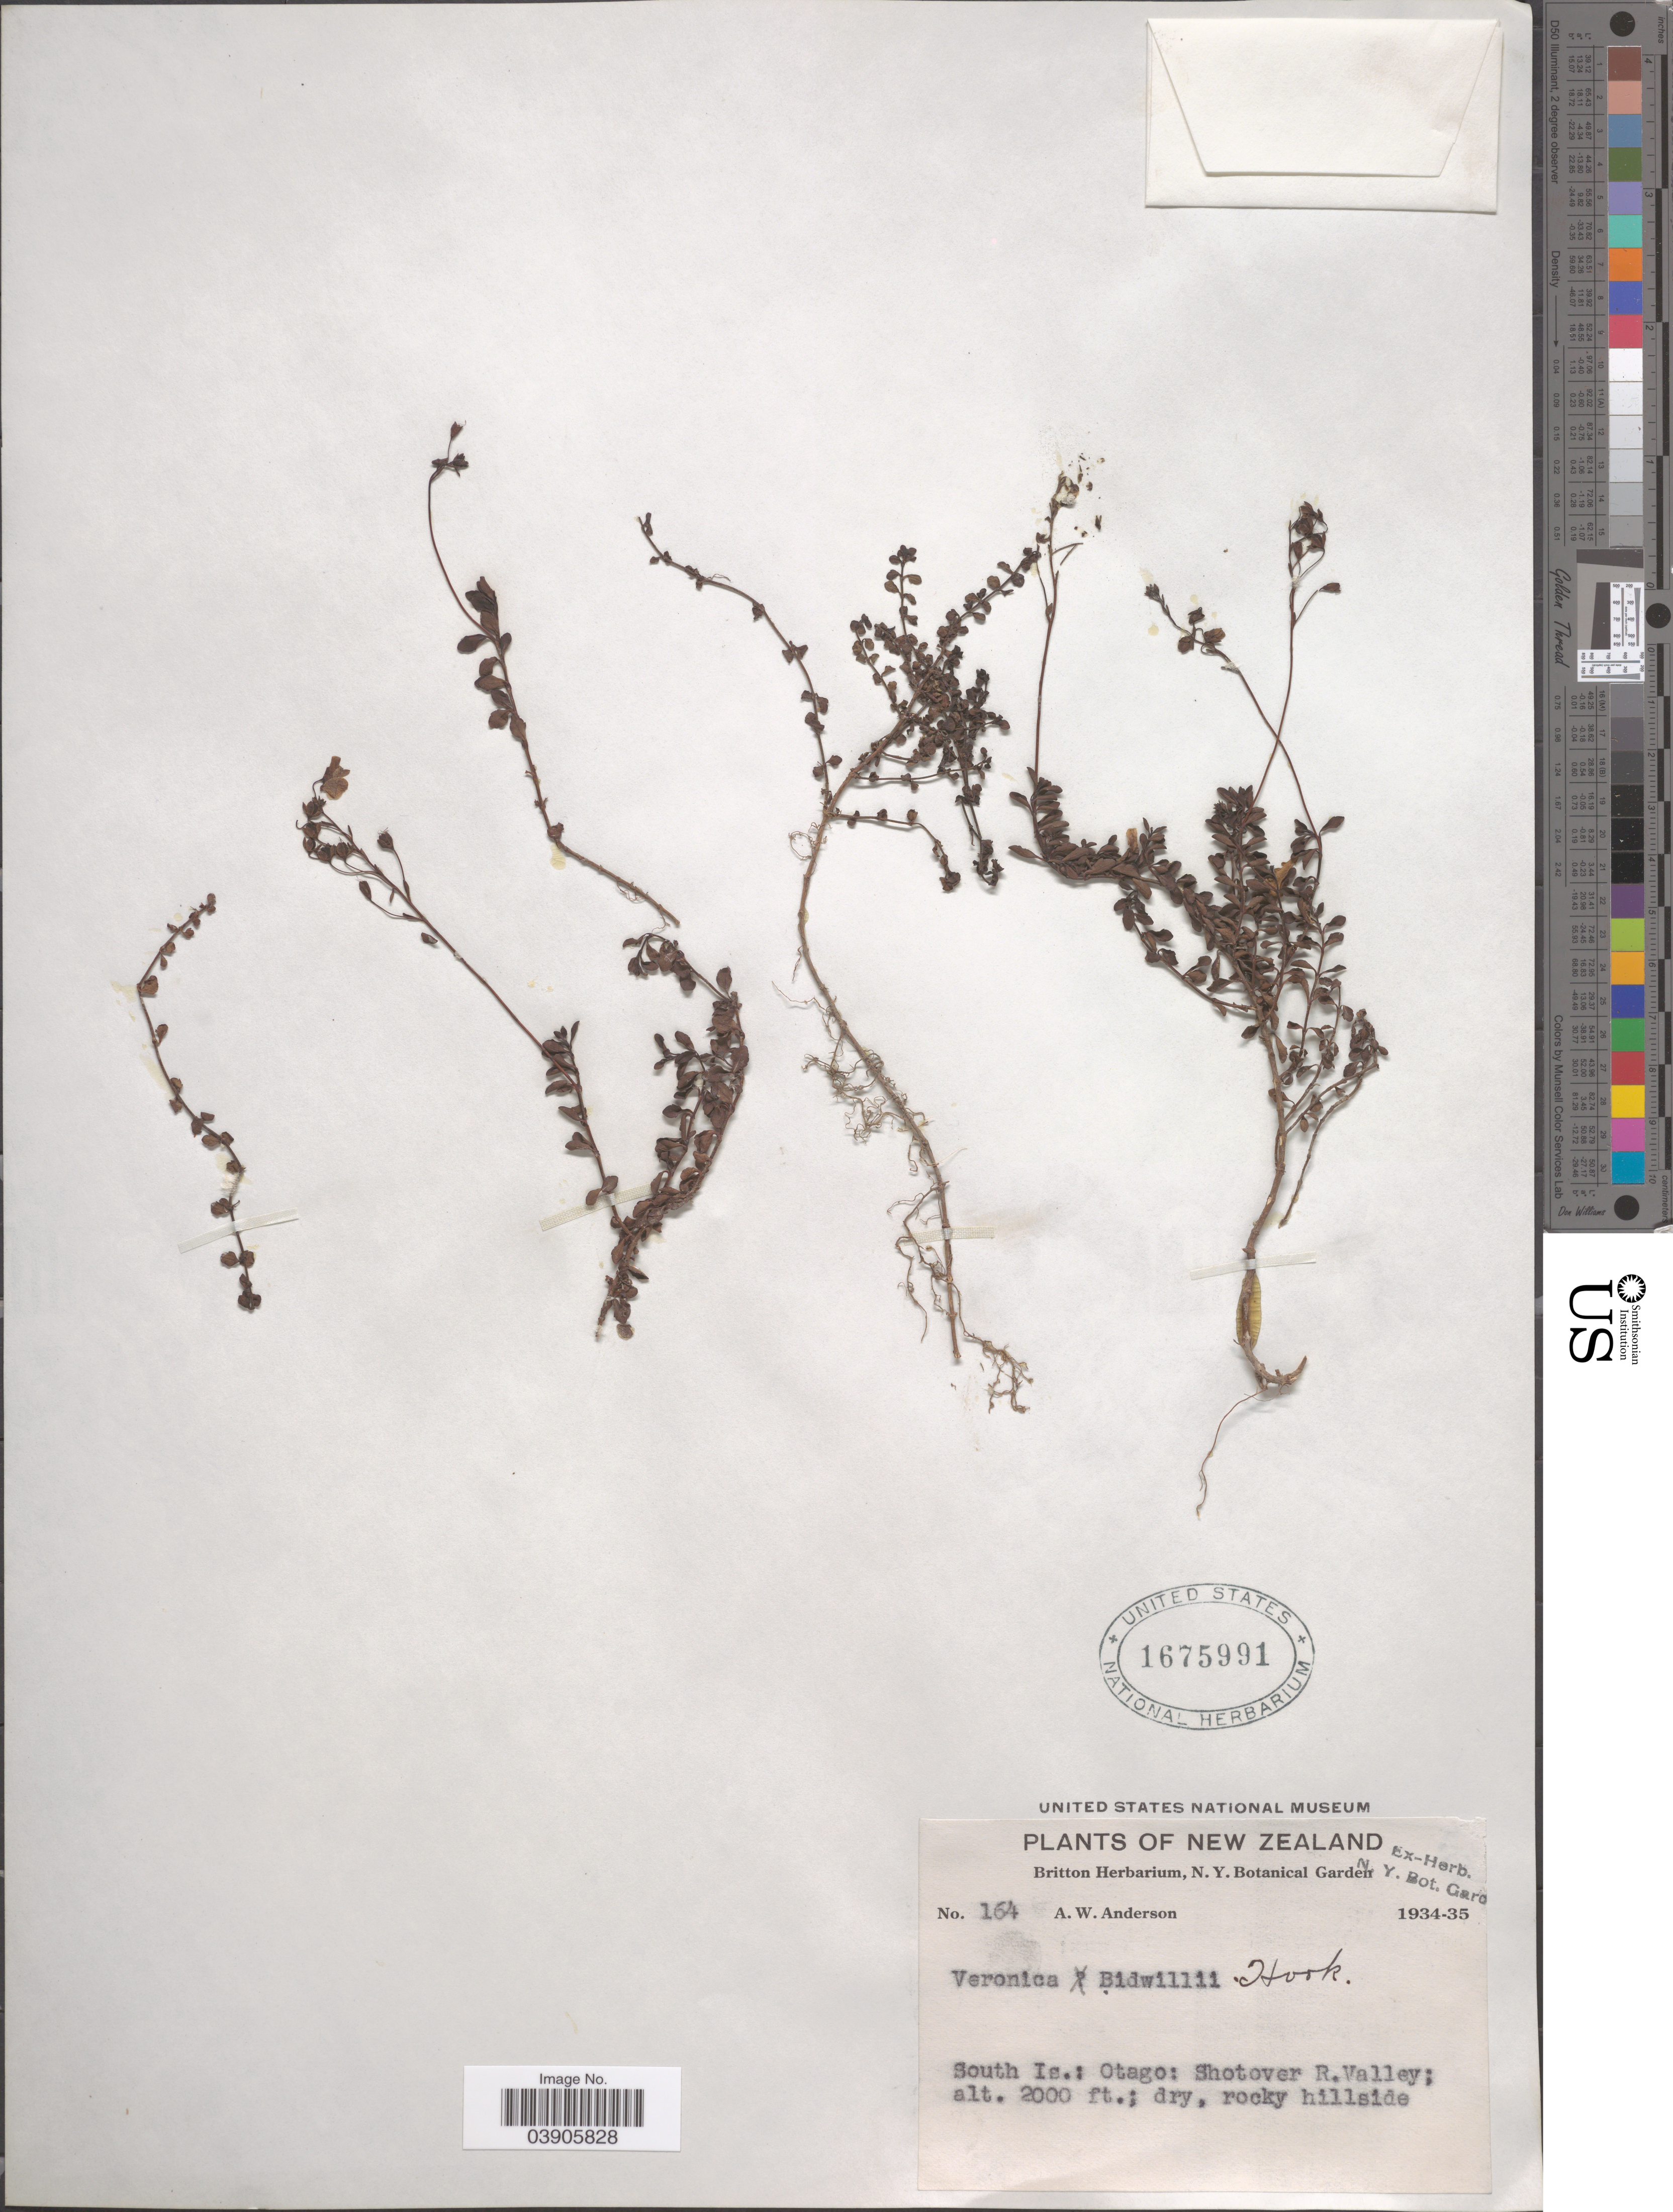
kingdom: Plantae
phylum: Tracheophyta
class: Magnoliopsida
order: Lamiales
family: Plantaginaceae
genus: Hebe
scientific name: Hebe bidwillii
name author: (Hook.) A. Wall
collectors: A. W. Anderson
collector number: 164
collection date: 1934/1935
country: New Zealand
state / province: Otago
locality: South Is.: Shotover R. Valley.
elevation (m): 610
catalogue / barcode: US 1675991